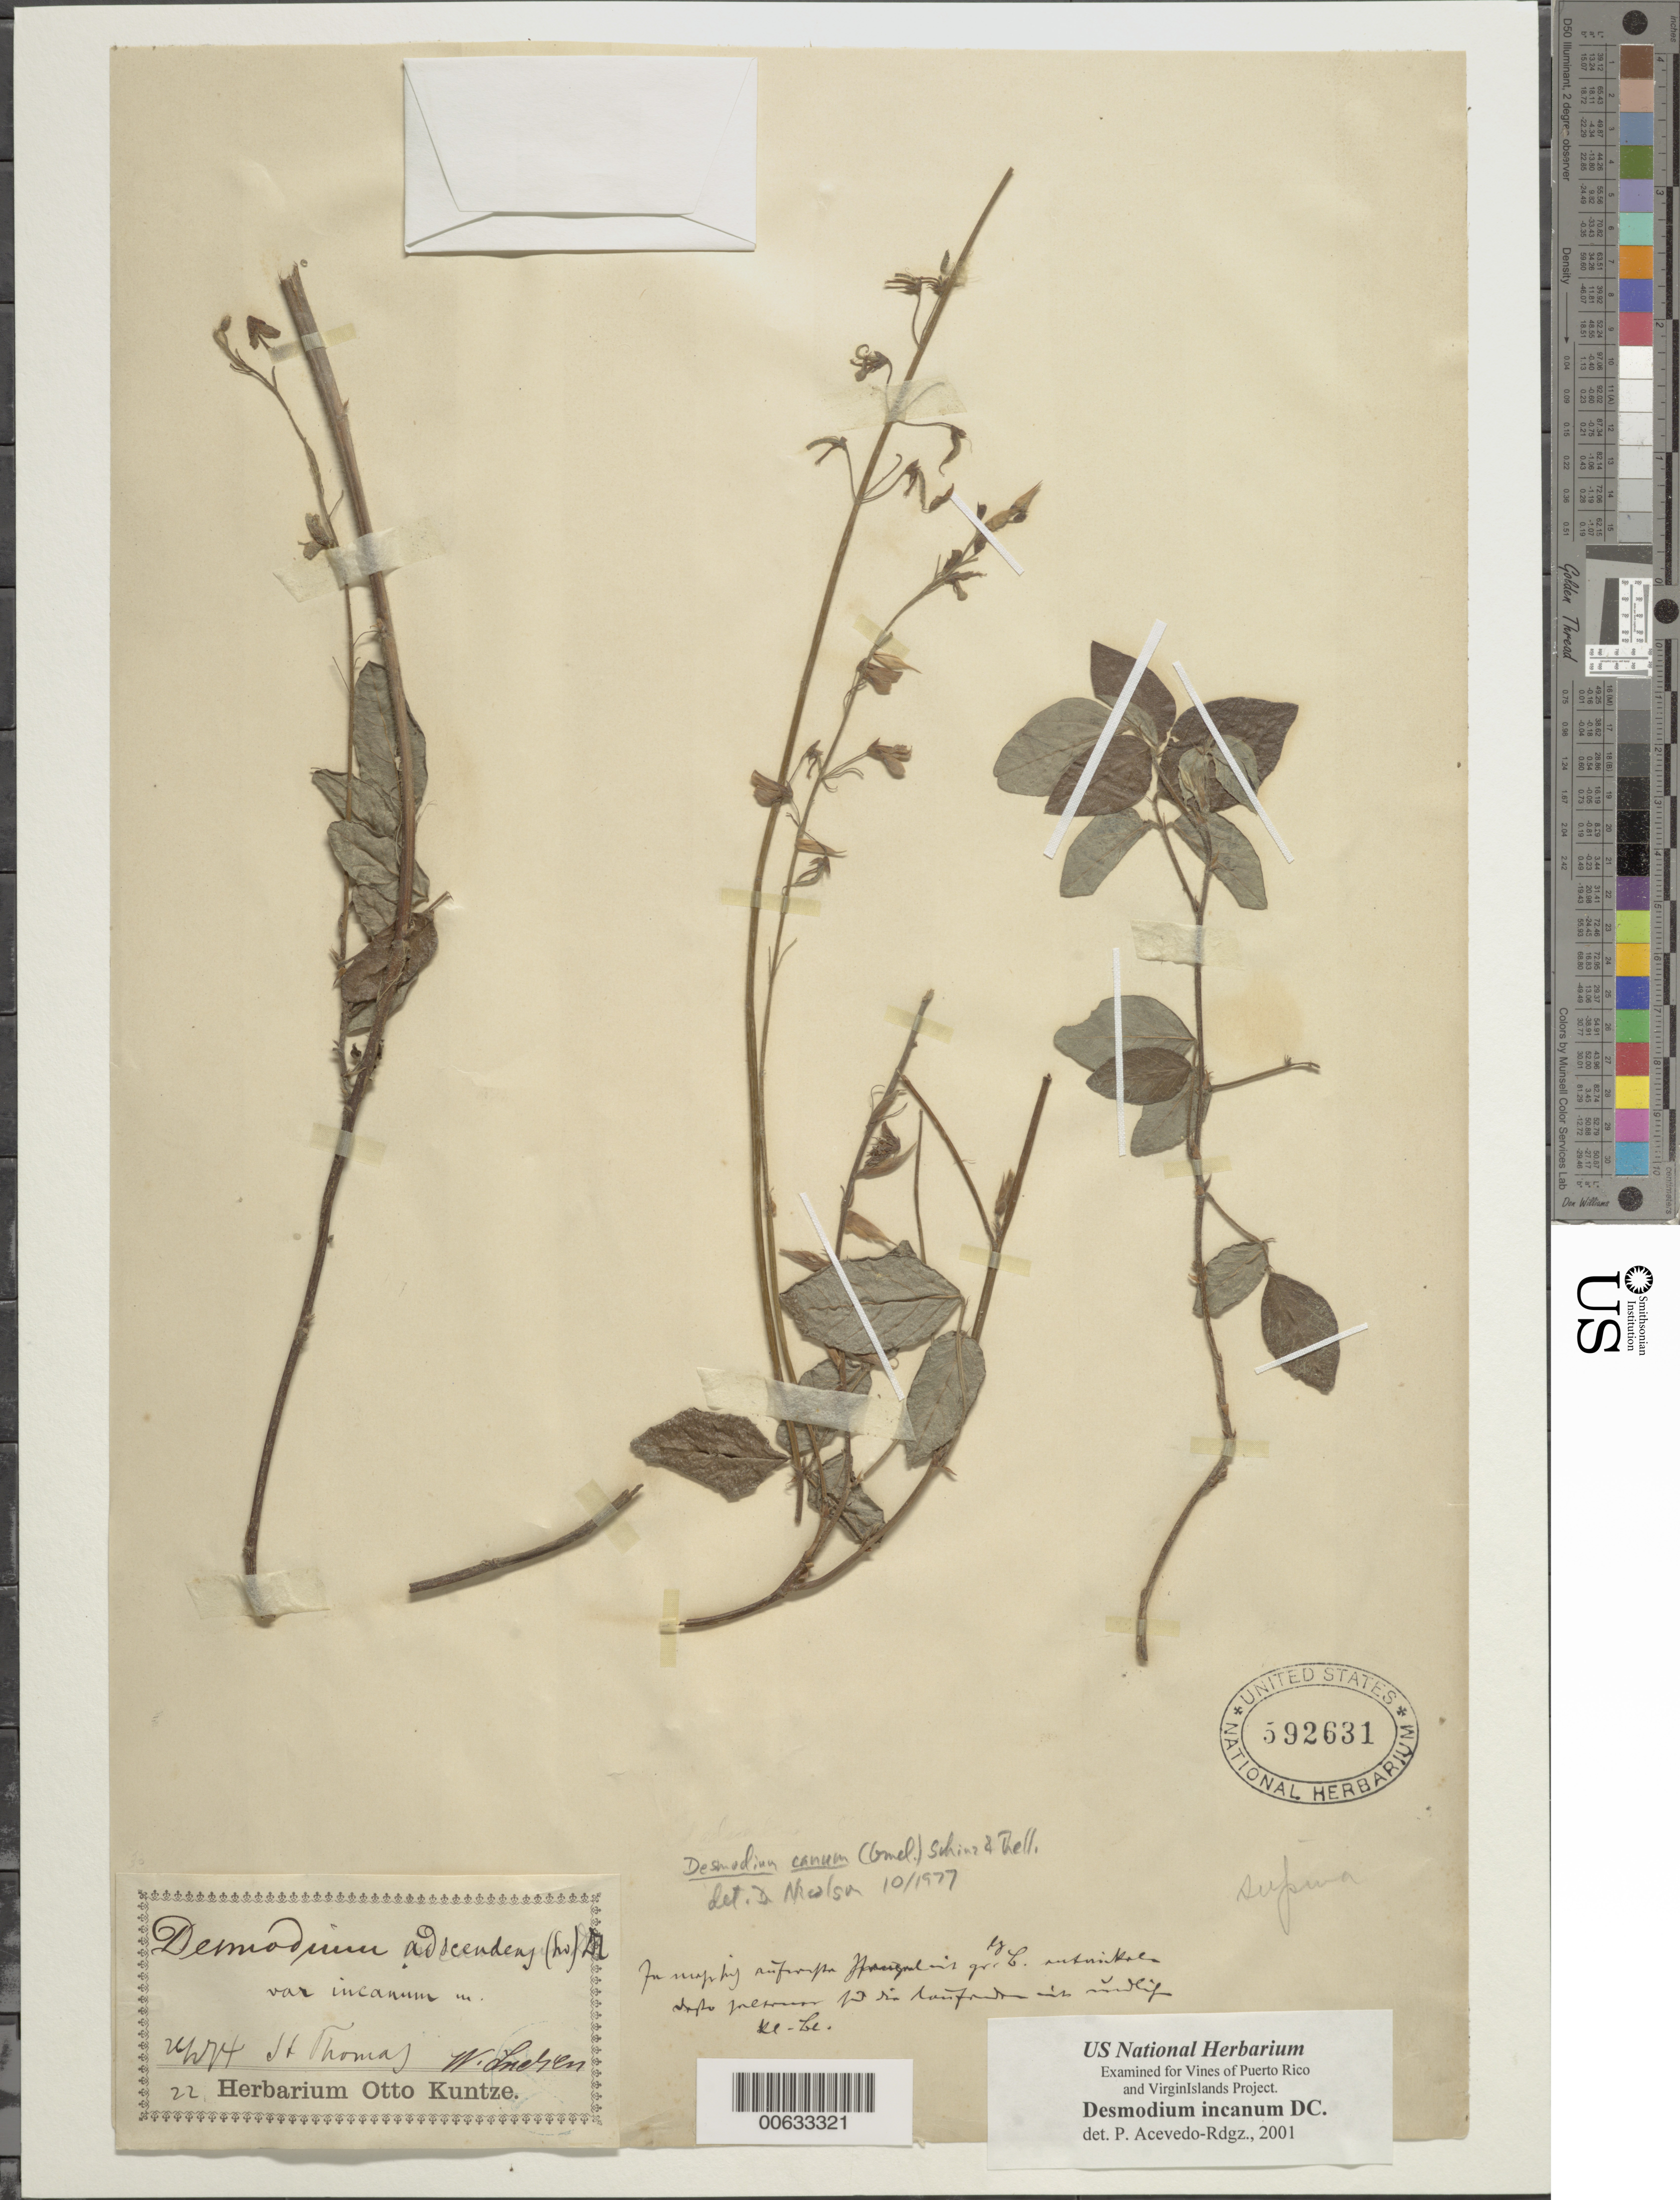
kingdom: Plantae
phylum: Tracheophyta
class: Magnoliopsida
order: Fabales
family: Fabaceae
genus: Desmodium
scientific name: Desmodium incanum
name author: (Sw.) DC.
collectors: ex herb. Otto Kuntze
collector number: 22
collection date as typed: Transcribed d/m/y: 26/2/74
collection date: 1874-02-26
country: U.S. Virgin Islands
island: St. Thomas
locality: St. Thomas, W. Snedern [interpreted]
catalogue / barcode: US 592631